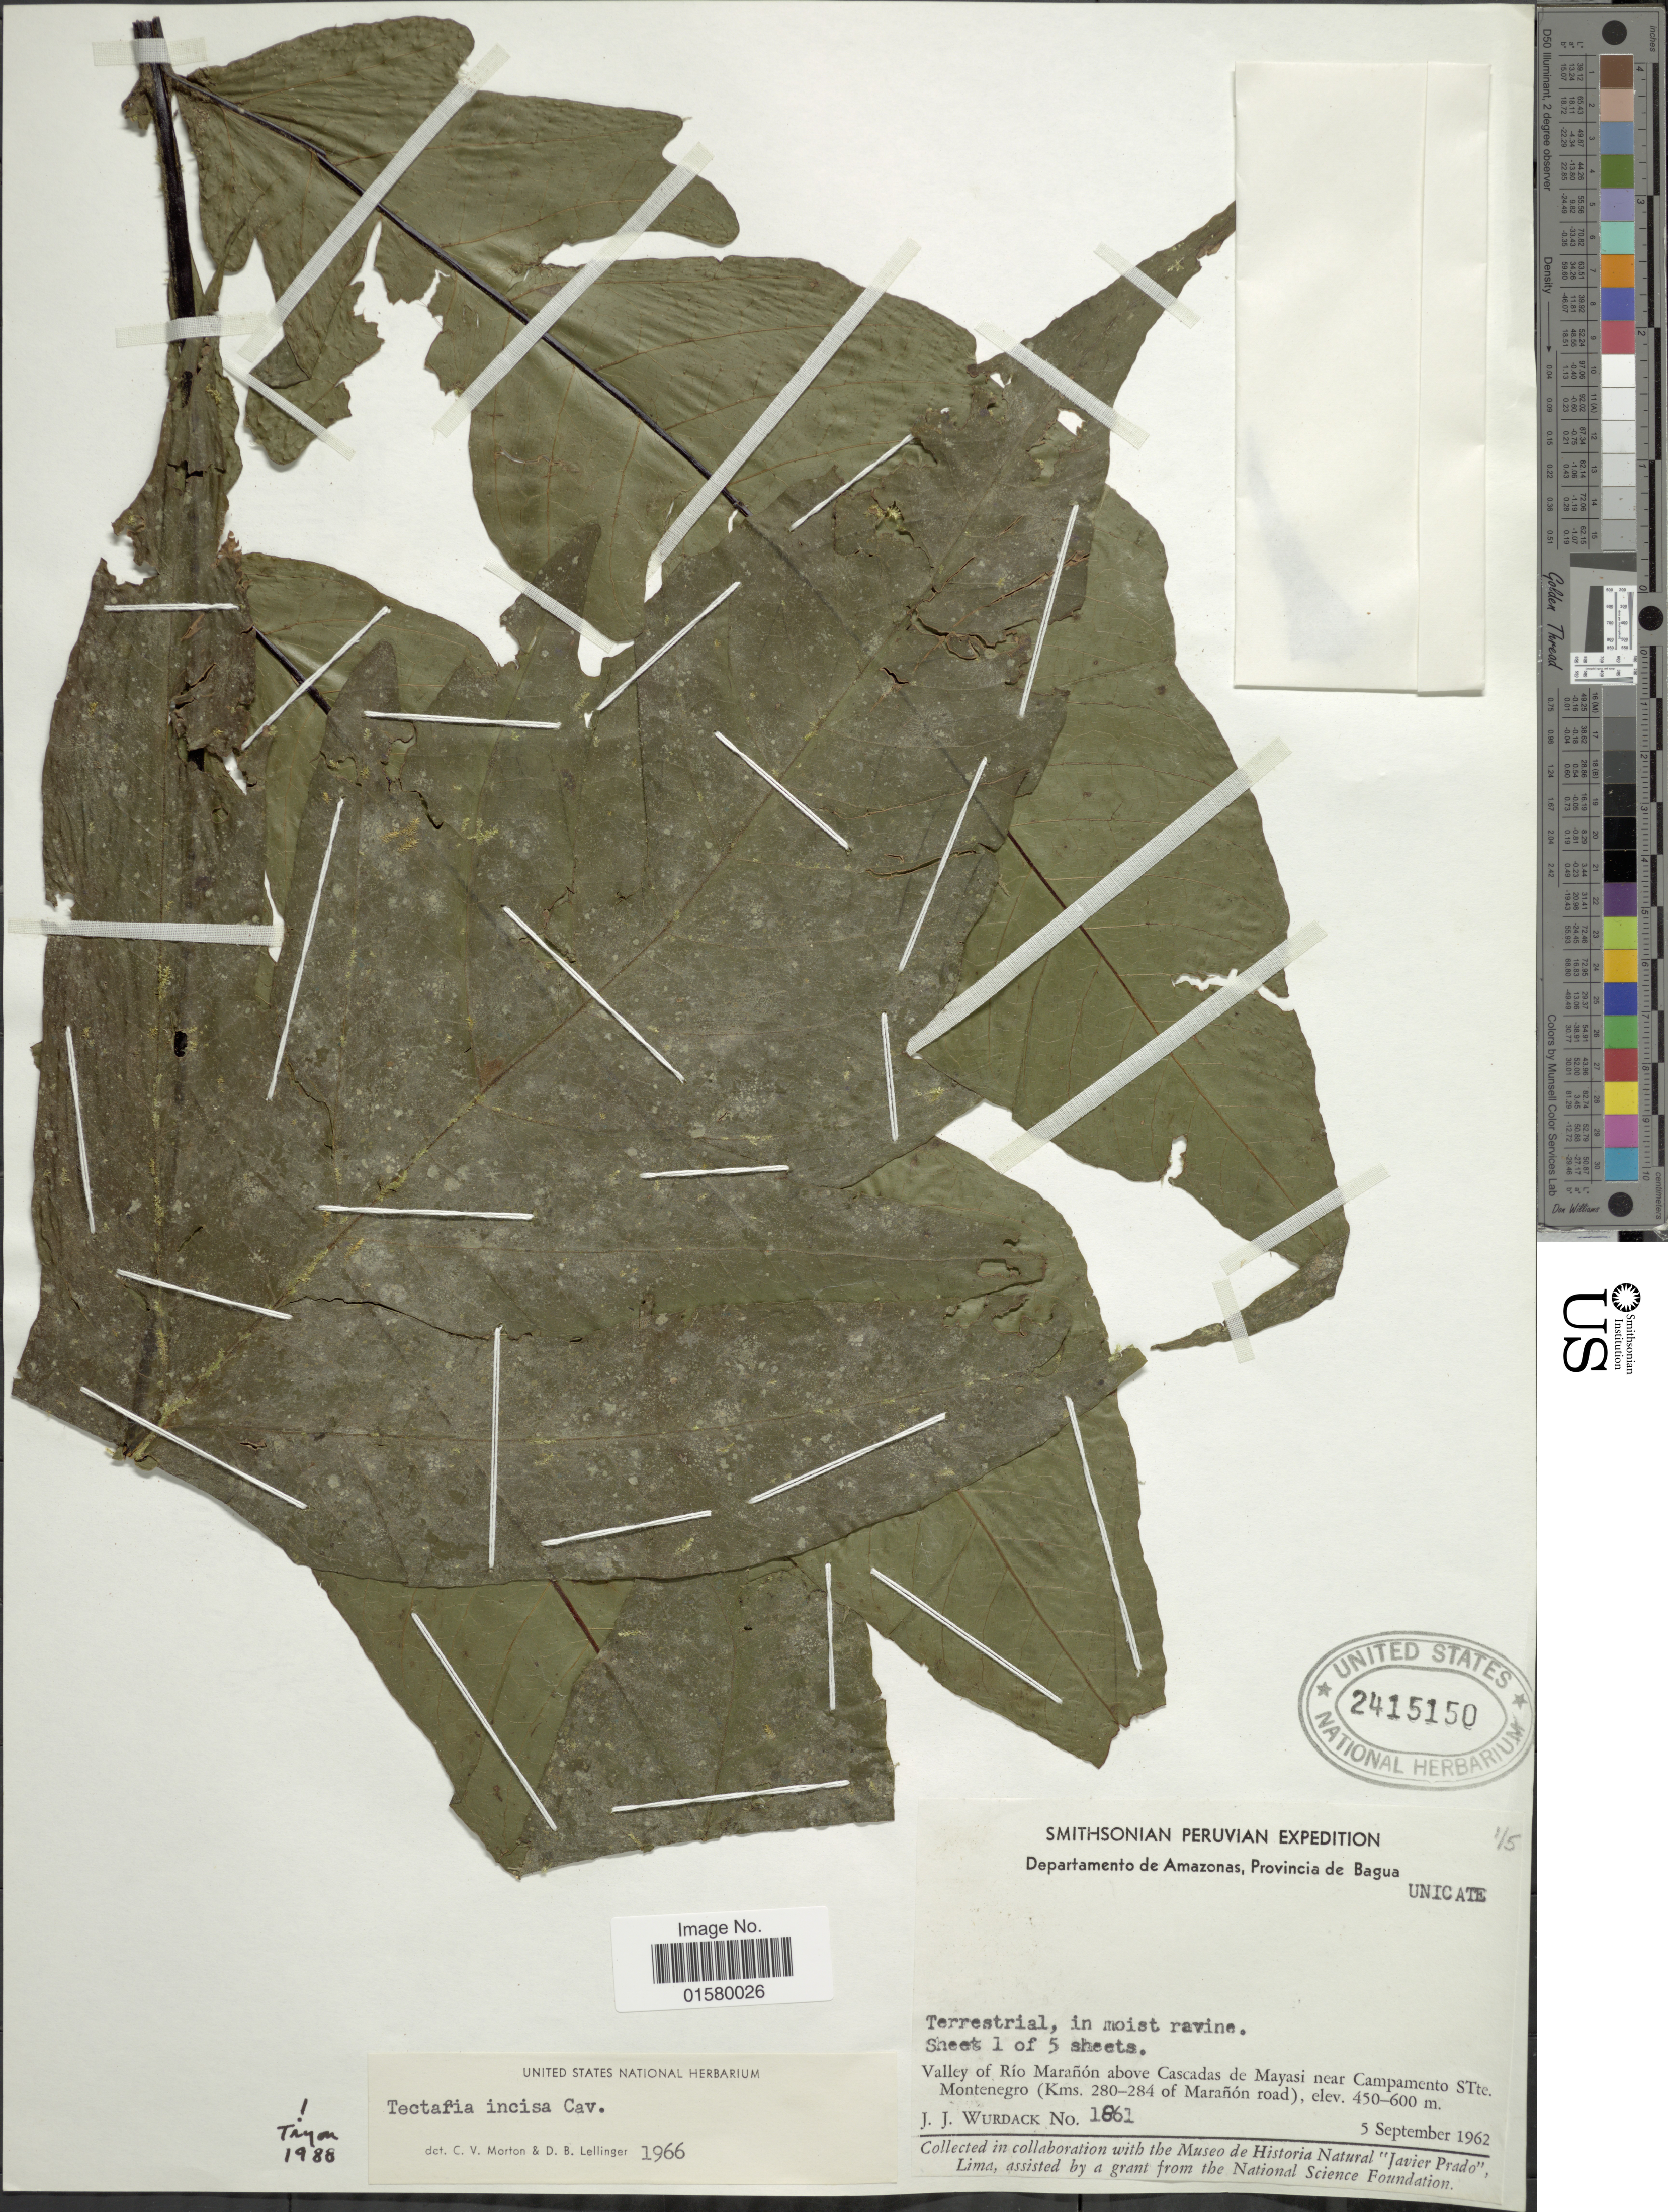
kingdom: Plantae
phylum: Tracheophyta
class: Polypodiopsida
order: Polypodiales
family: Tectariaceae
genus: Tectaria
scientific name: Tectaria sp.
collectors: J. J. Wurdack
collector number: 1861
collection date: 1962-09-05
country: Peru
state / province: Amazonas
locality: Departamento de Amazonas, Provincia de Bagua, Valley of Rio Maranon above Cascades de Mayasi near Campamento STte, Montenegro (kms. 280-284 of Maranon road)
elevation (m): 450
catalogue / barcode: US 2415150